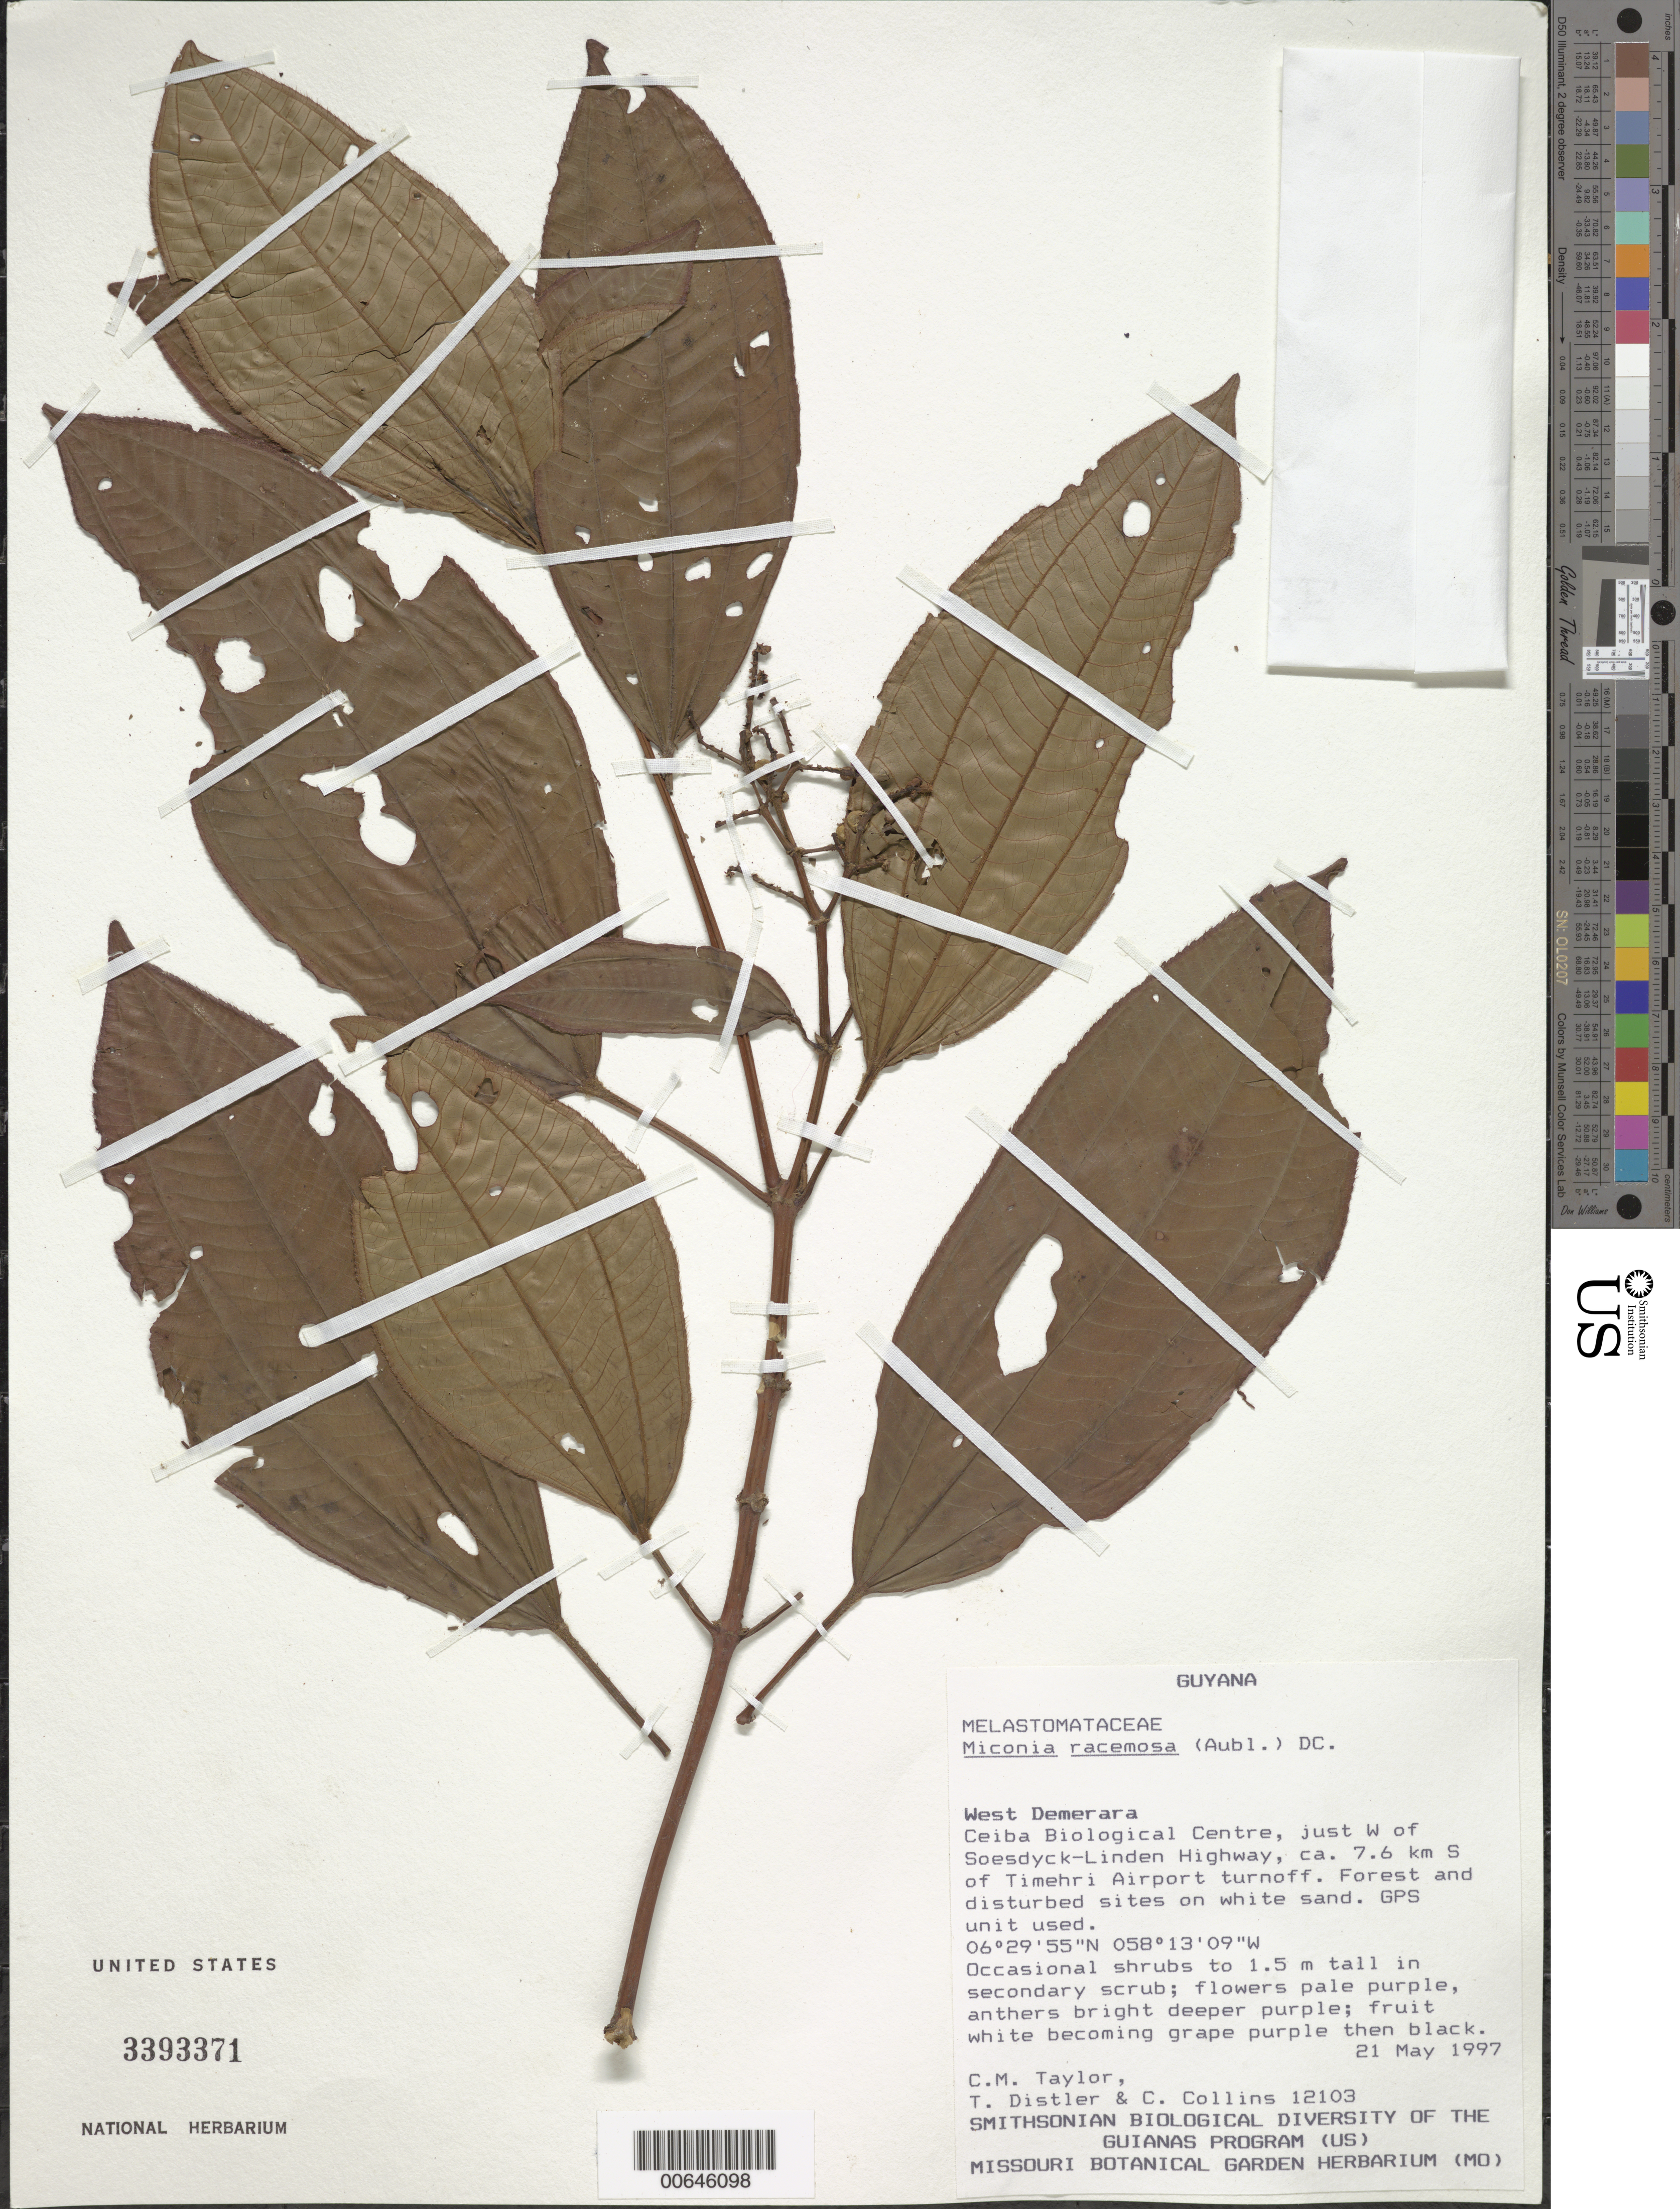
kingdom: Plantae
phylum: Tracheophyta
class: Magnoliopsida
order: Myrtales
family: Melastomataceae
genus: Miconia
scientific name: Miconia racemosa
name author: (Aubl.) DC.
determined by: Taylor, Charlotte M.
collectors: C. M. Taylor, T. Distler & C. Collins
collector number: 12103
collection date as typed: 21 May 1997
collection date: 1997-05-21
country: Guyana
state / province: Demerara-Mahaica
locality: Ceiba Biological Centre, just W of Soesdyck-Linden Hwy, ca. 7.6 km S of Timehri Airport turnoff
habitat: Forest & disturbed sites on white sand. Occasional, in secondary scrub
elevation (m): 15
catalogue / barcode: US 3393371